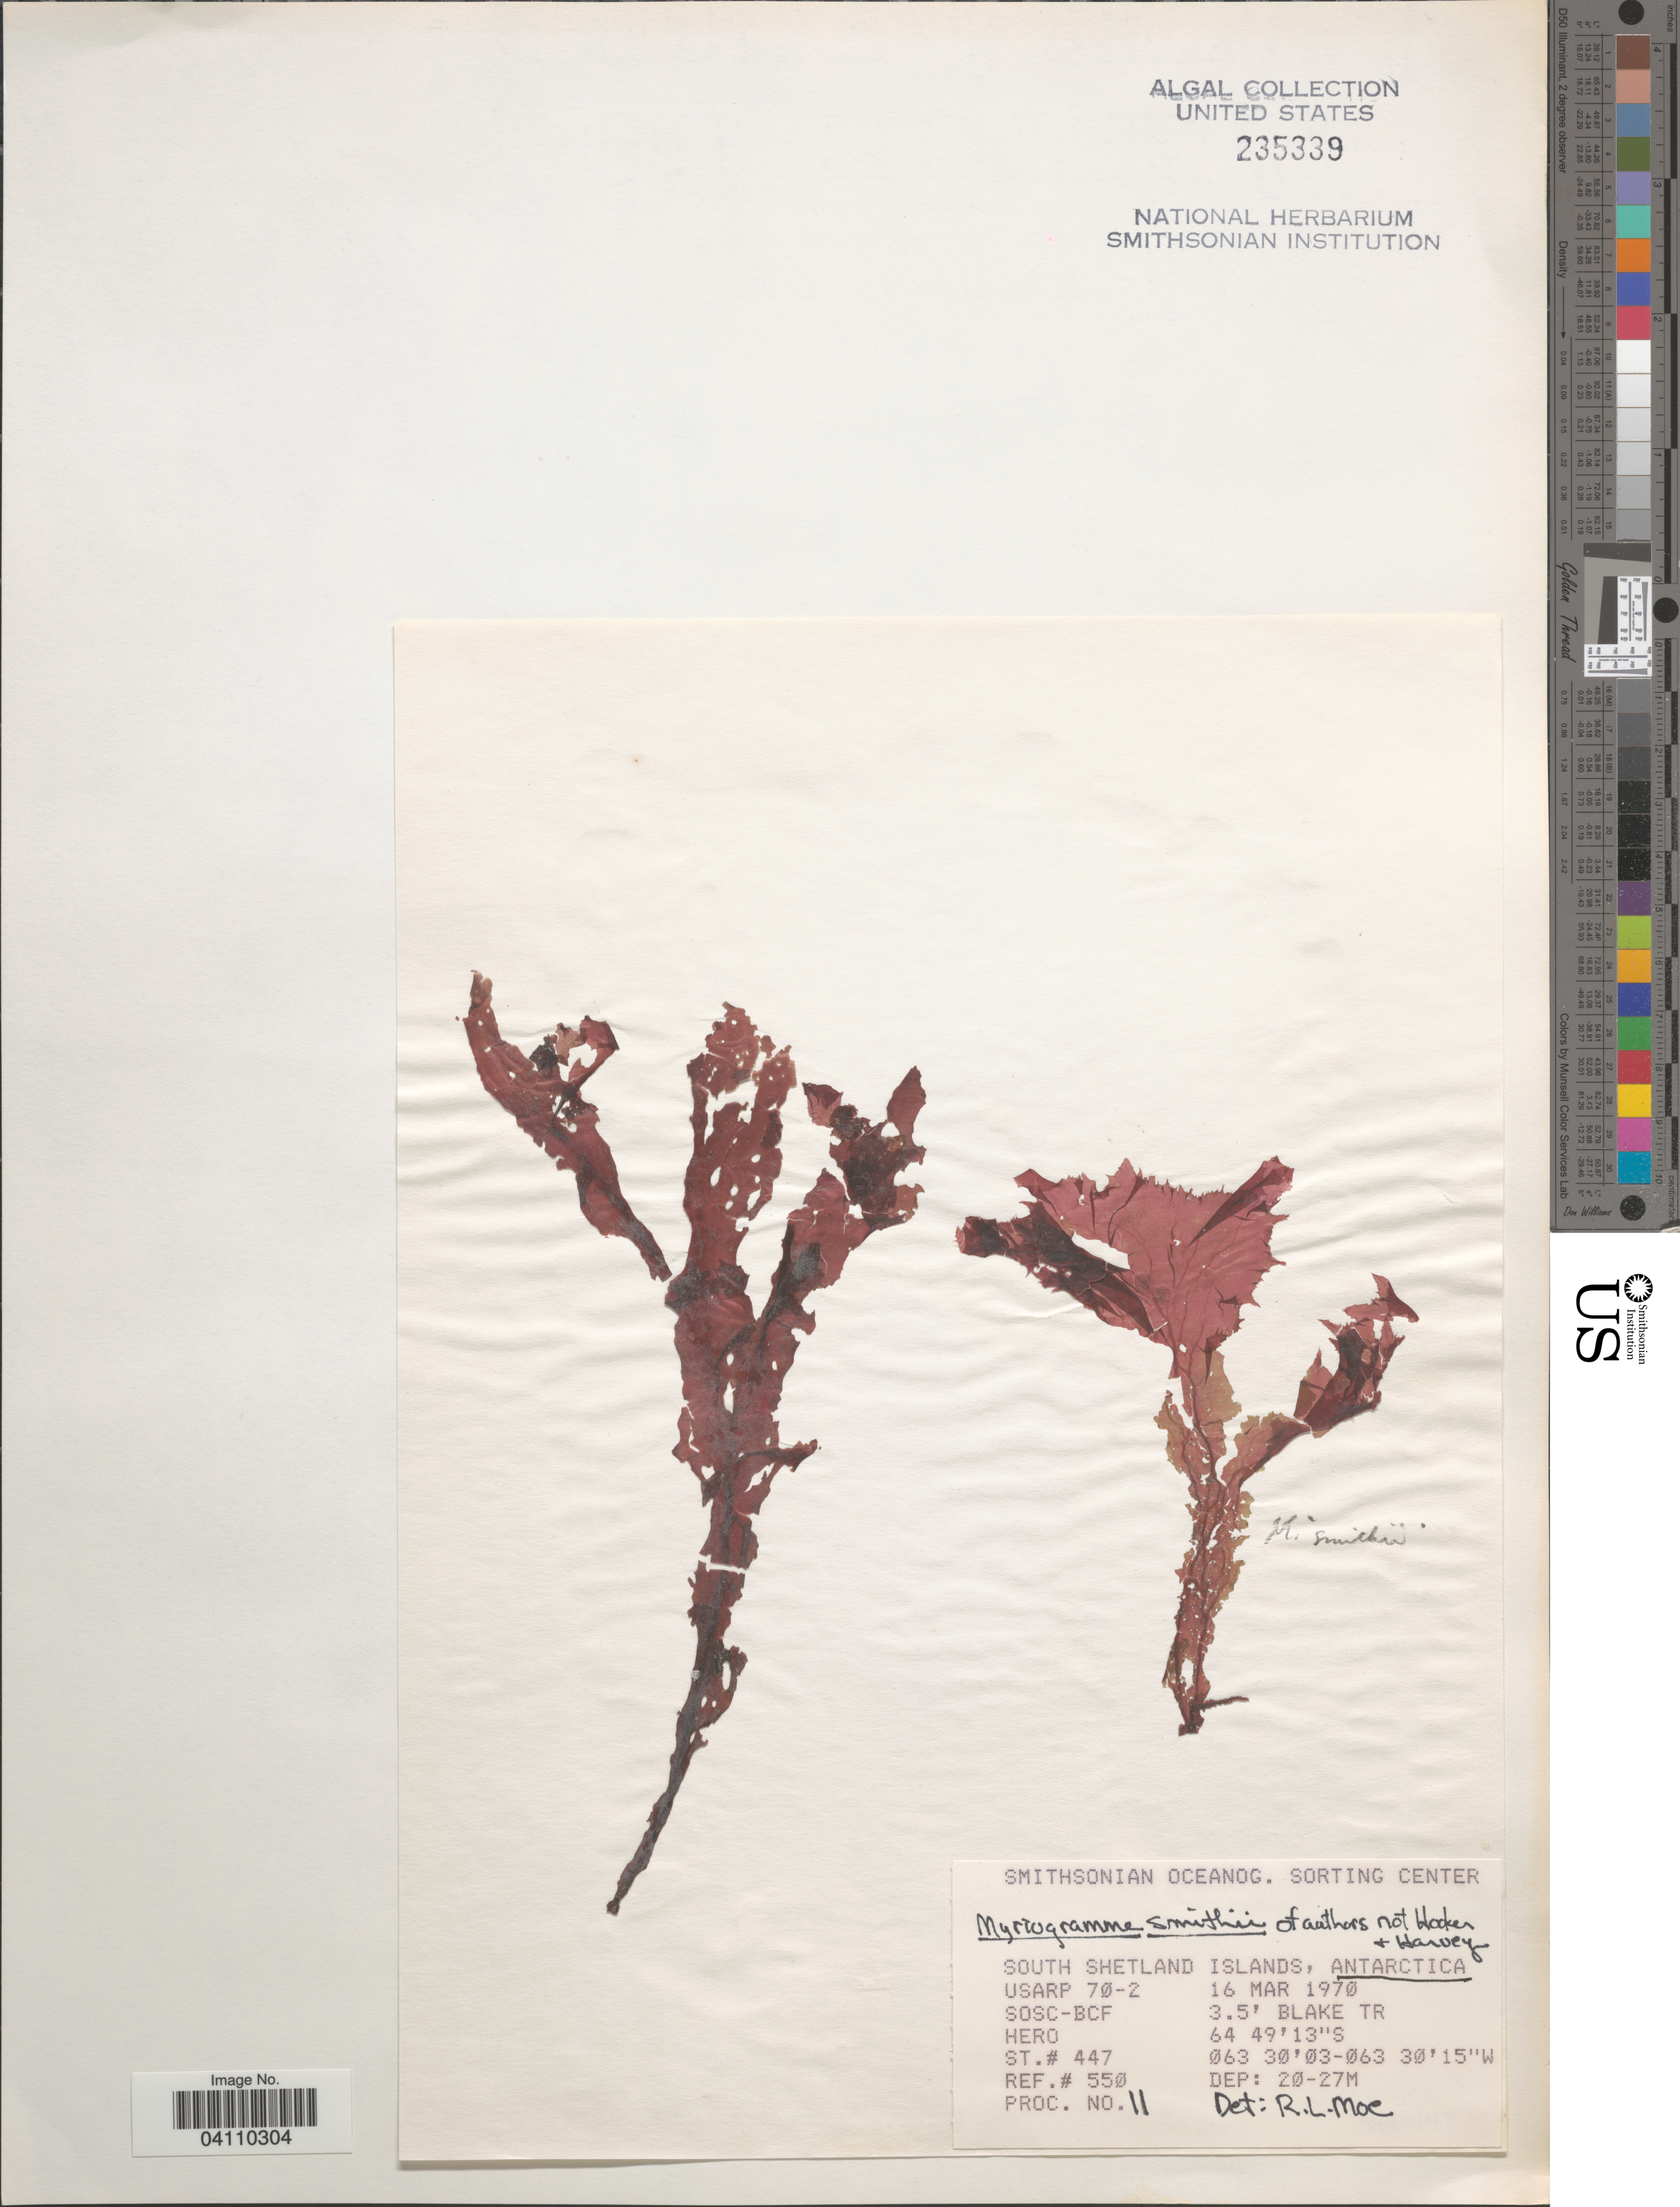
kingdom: Plantae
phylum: Rhodophyta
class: Florideophyceae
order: Ceramiales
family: Delesseriaceae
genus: Myriogramme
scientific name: Myriogramme smithii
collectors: Smithsonian Oceanographic Sorting Center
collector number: Proc. 11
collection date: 1970-03-16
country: Antarctica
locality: South Shetland Islands.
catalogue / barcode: US 235339